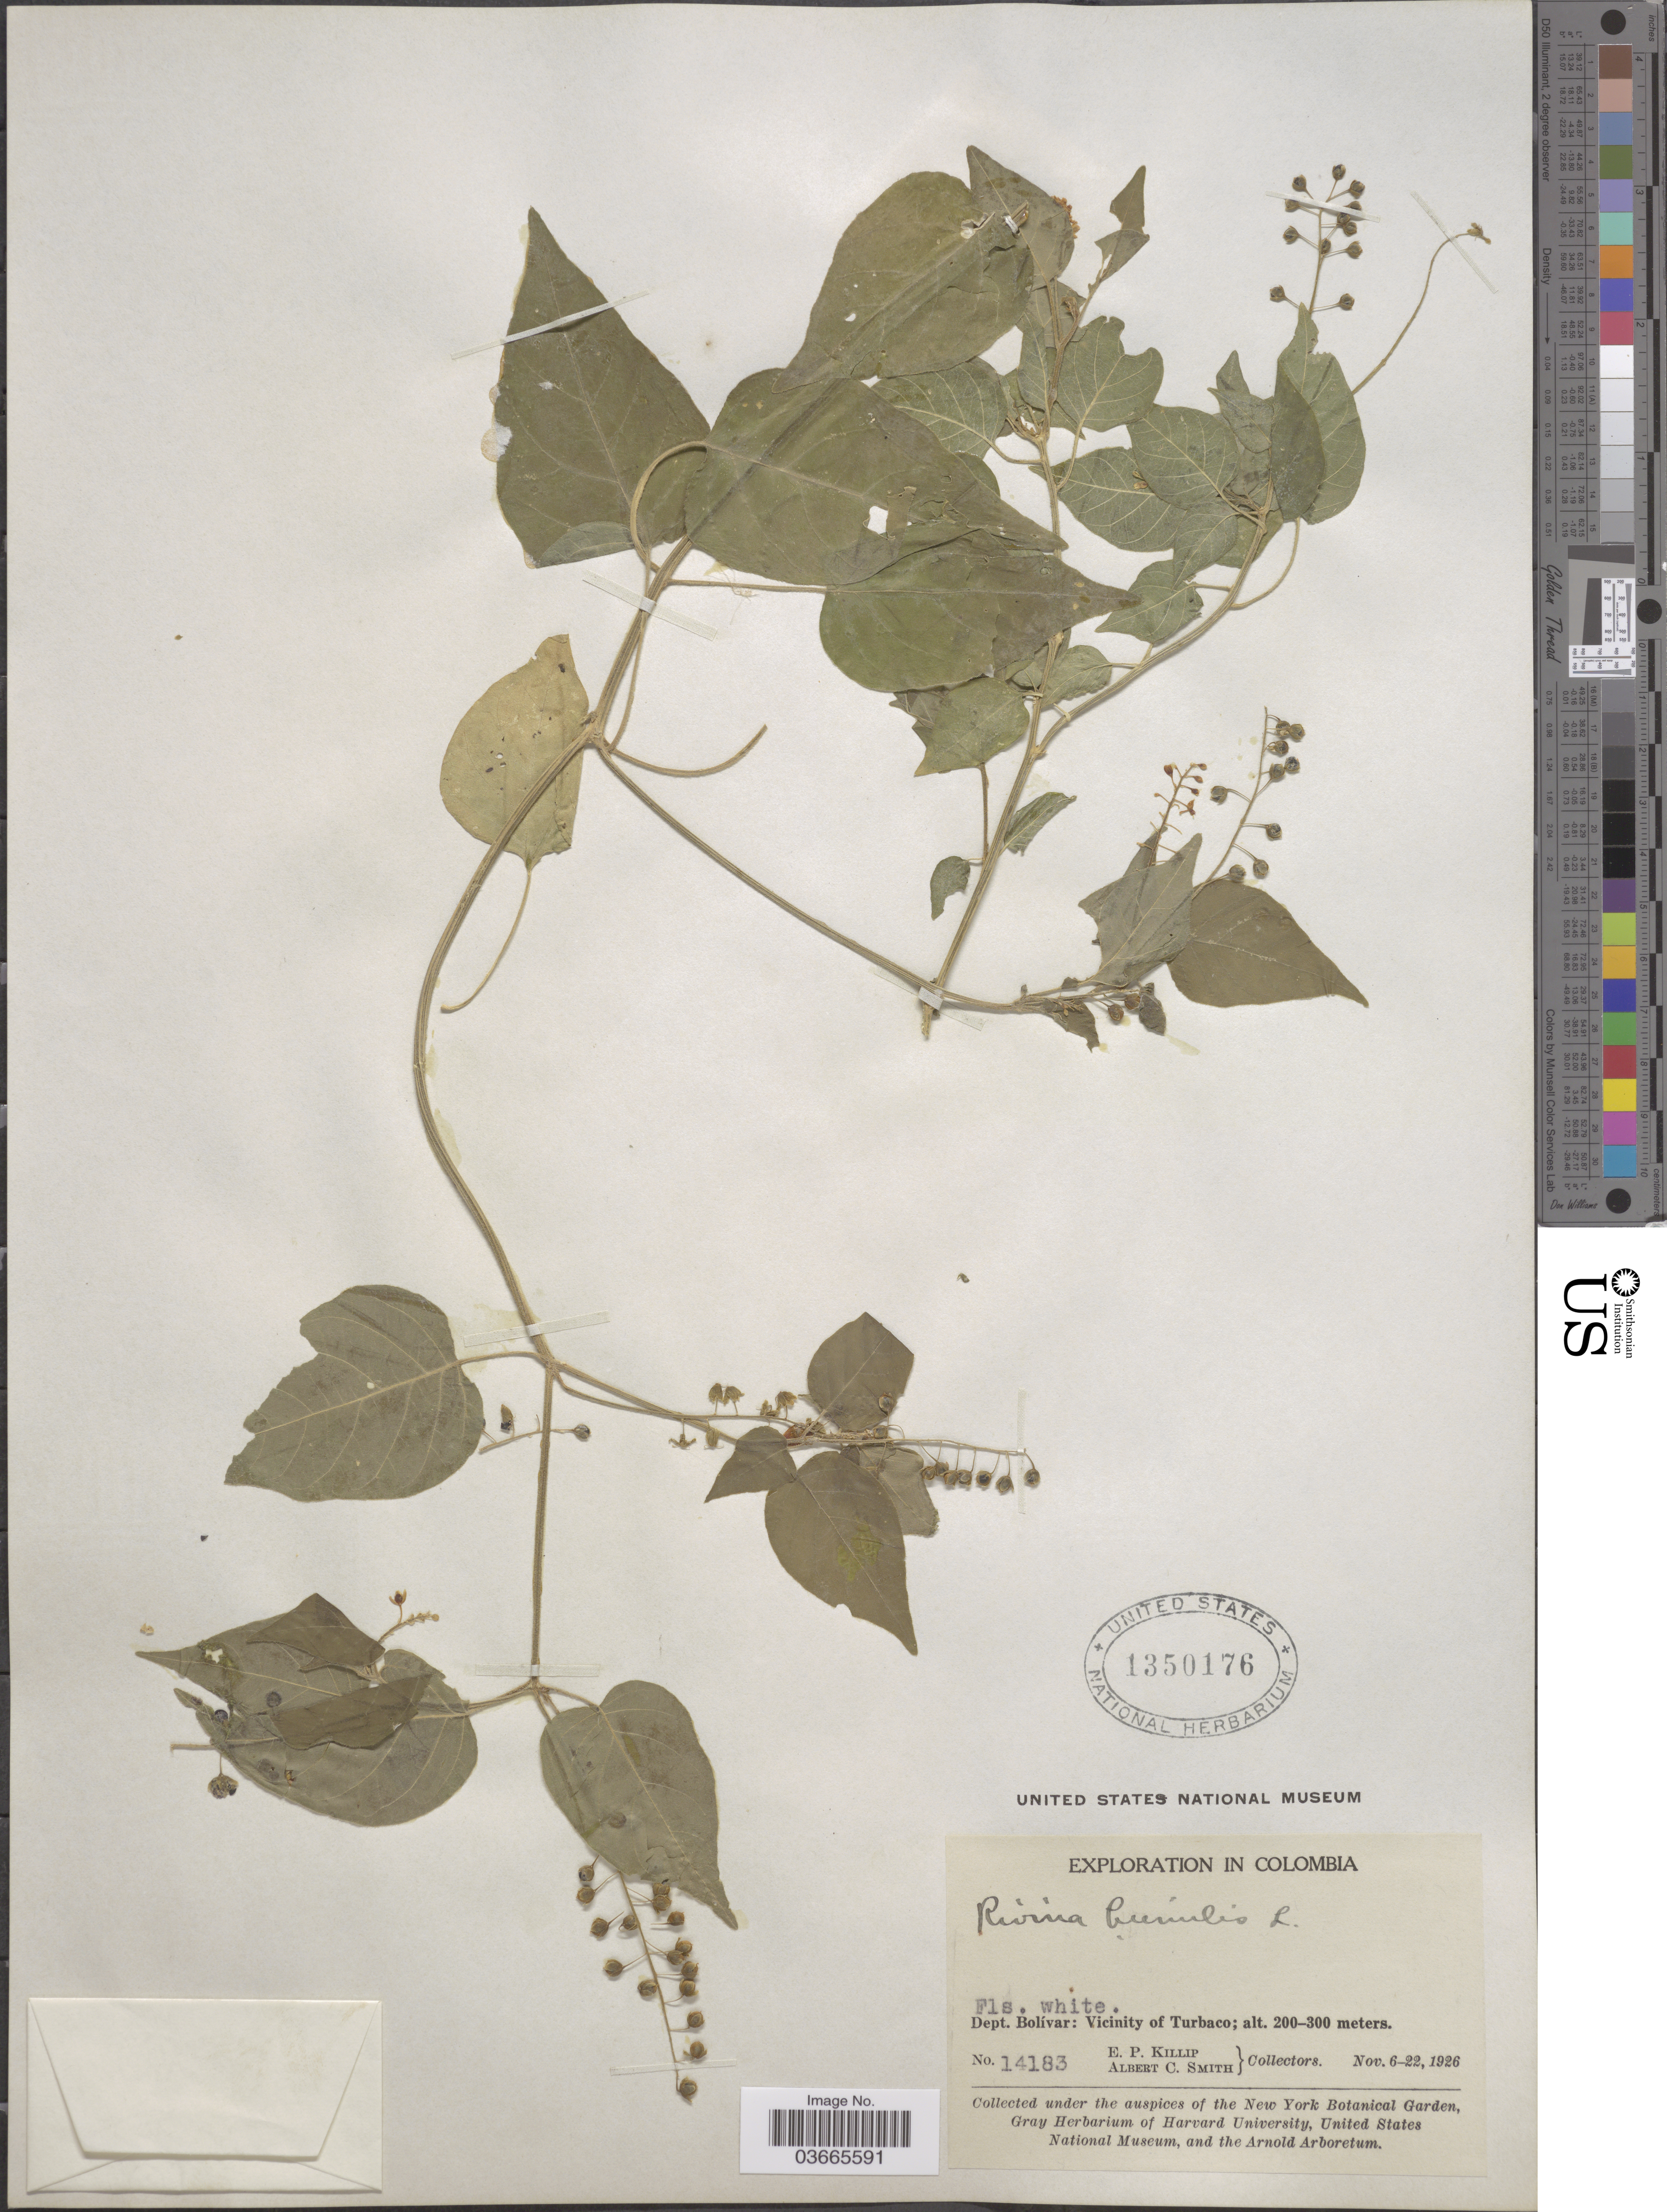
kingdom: Plantae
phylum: Tracheophyta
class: Magnoliopsida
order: Caryophyllales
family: Phytolaccaceae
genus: Rivina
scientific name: Rivina humilis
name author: L.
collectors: E. P. Killip & A. C. Smith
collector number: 14183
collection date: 1926-11-06/1926-11-22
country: Colombia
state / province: Bolívar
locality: Dept. Bolívar: Vicinity of Turbaco.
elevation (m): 200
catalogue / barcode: US 1350176